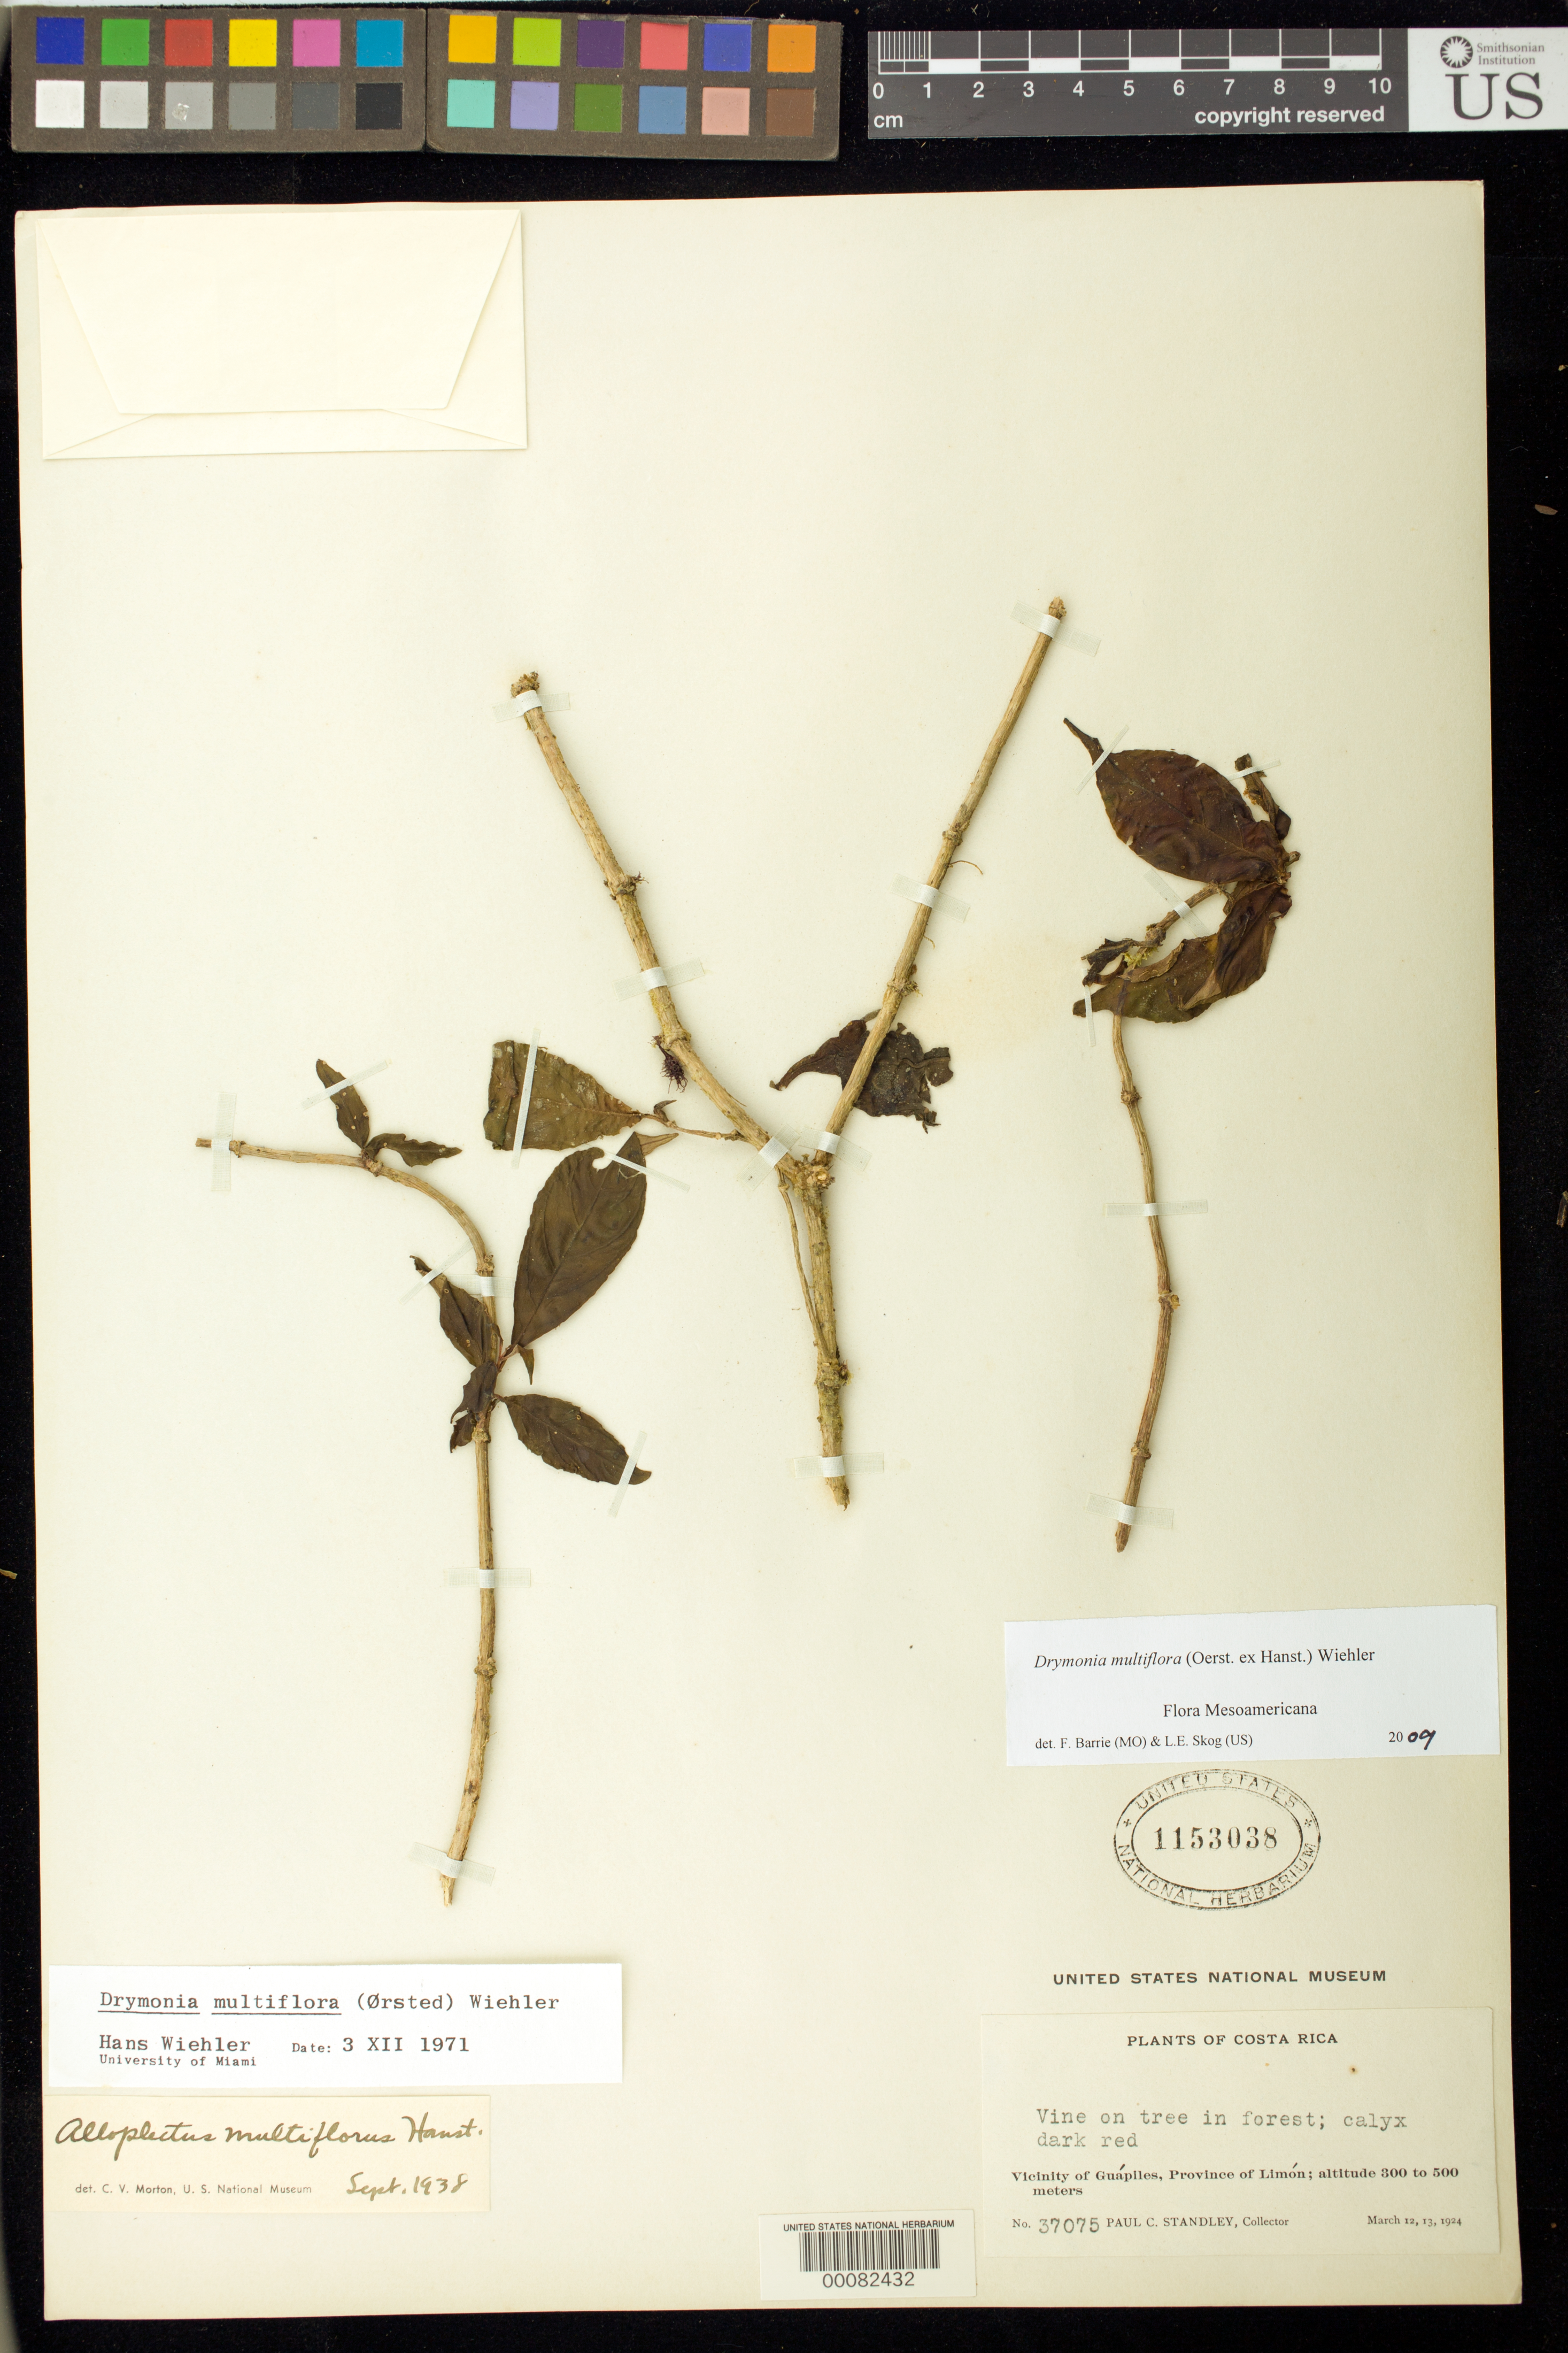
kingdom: Plantae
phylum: Tracheophyta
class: Magnoliopsida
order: Lamiales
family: Gesneriaceae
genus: Drymonia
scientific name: Drymonia multiflora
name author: (Oerst. ex Hanst.) Wiehler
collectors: P. C. Standley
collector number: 37075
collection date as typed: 12-13 Mar 1924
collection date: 1924-03-12/1924-03-13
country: Costa Rica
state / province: Limón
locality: Vicinity of Guapiles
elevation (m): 300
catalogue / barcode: US 1153038